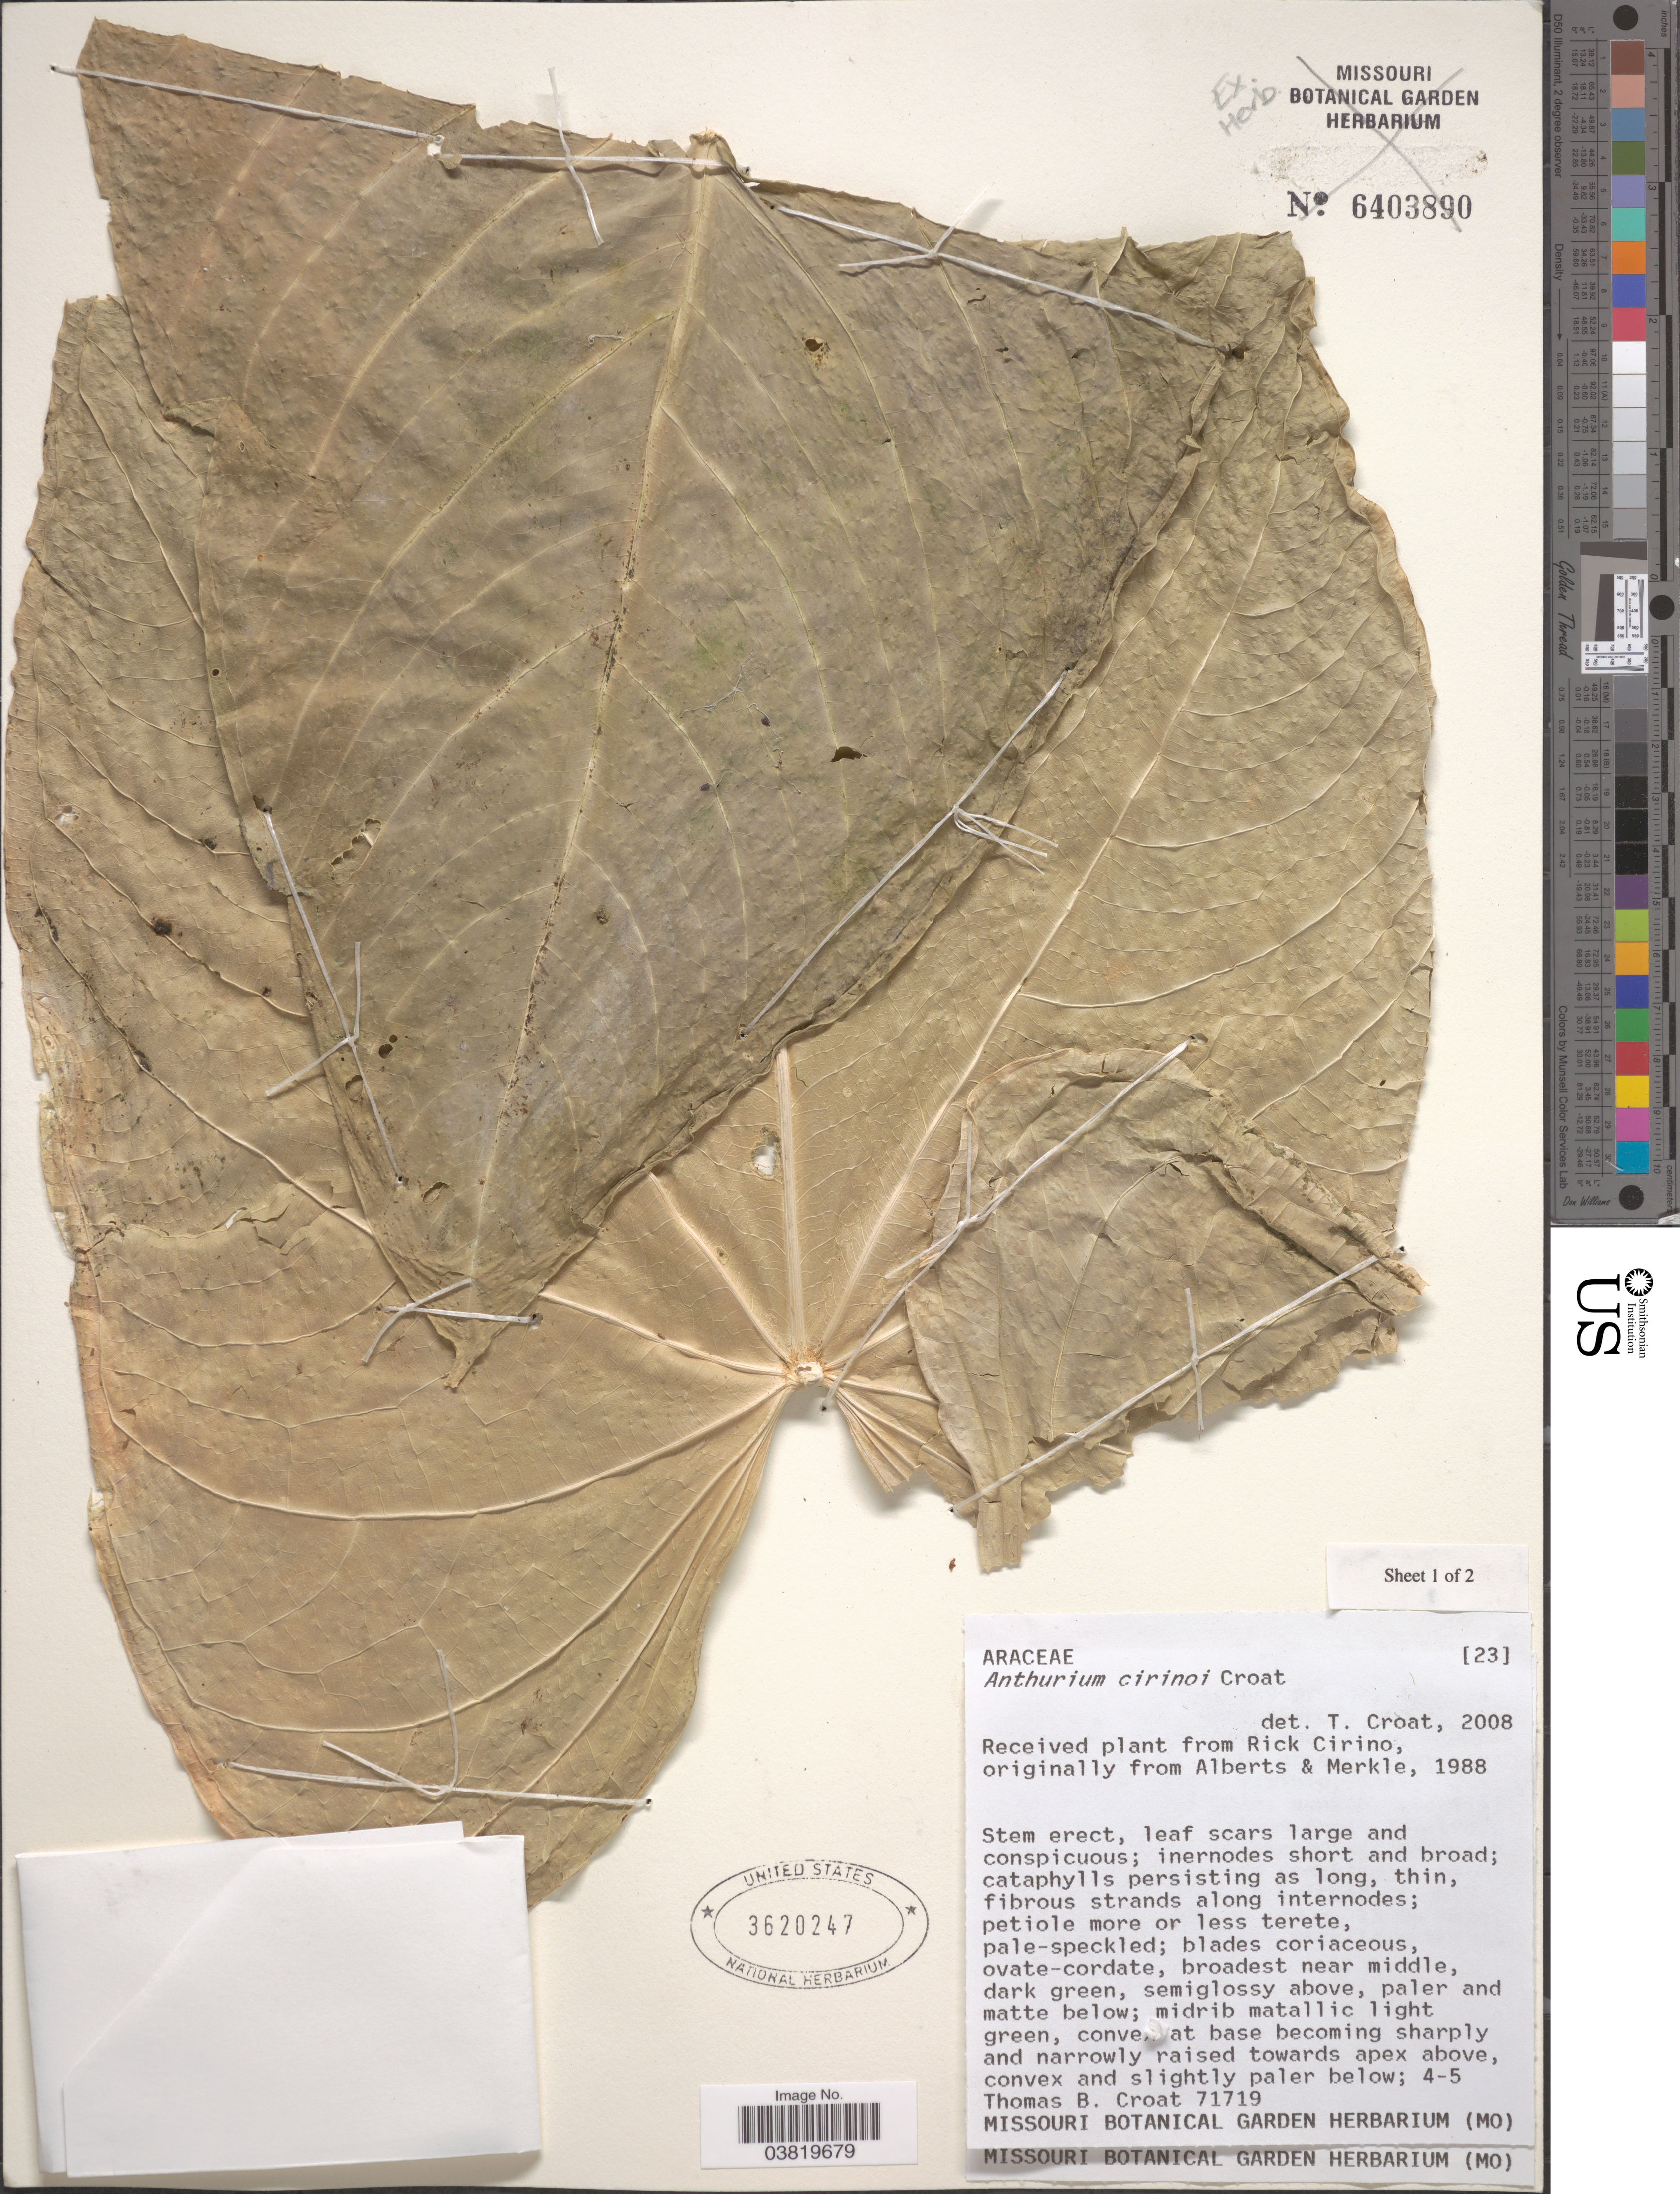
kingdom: Plantae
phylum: Tracheophyta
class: Liliopsida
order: Alismatales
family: Araceae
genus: Anthurium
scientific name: Anthurium cirinoi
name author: Croat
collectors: T. B. Croat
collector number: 71719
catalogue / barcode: US 3620247